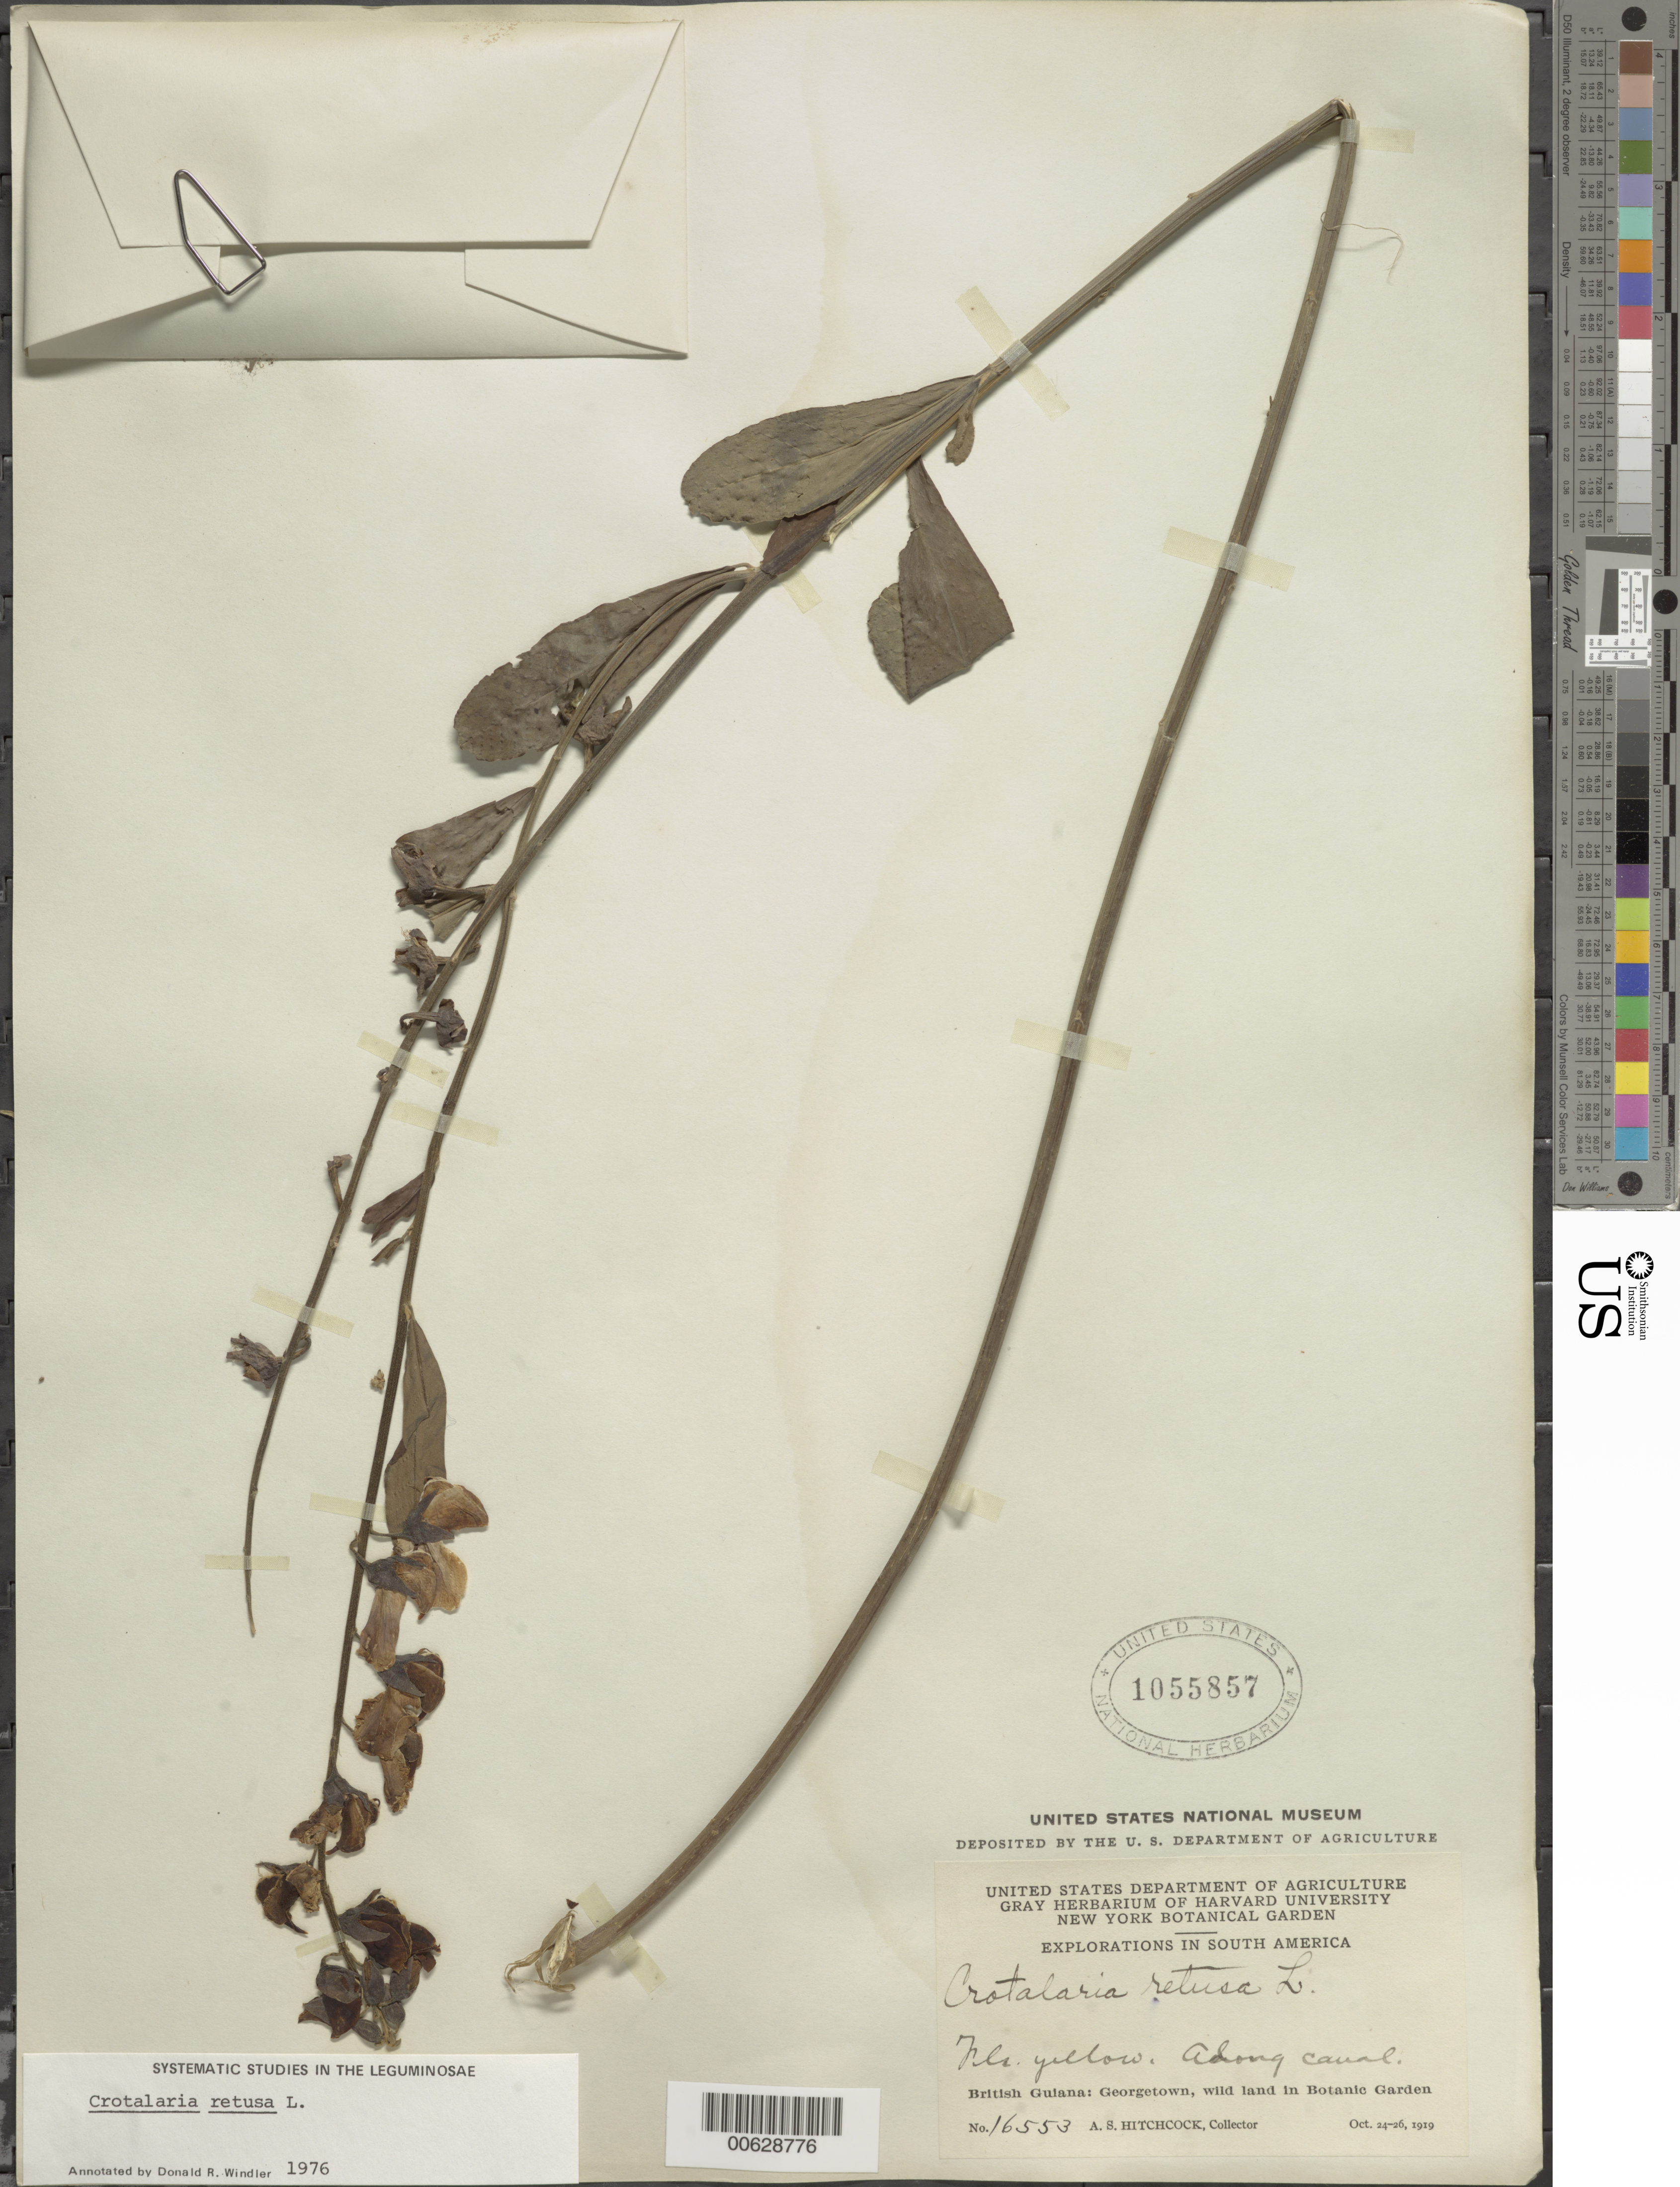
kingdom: Plantae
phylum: Tracheophyta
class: Magnoliopsida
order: Fabales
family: Fabaceae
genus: Crotalaria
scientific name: Crotalaria retusa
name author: L.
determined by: Windler, D. R.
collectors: A. S. Hitchcock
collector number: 16553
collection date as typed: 24-Oct-19 to 26-Oct-19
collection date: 1919-10-24/1919-10-26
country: Guyana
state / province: Demerara-Mahaica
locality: Georgetown, wild land in Botanic Garden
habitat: Along canal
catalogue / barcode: US 1055857